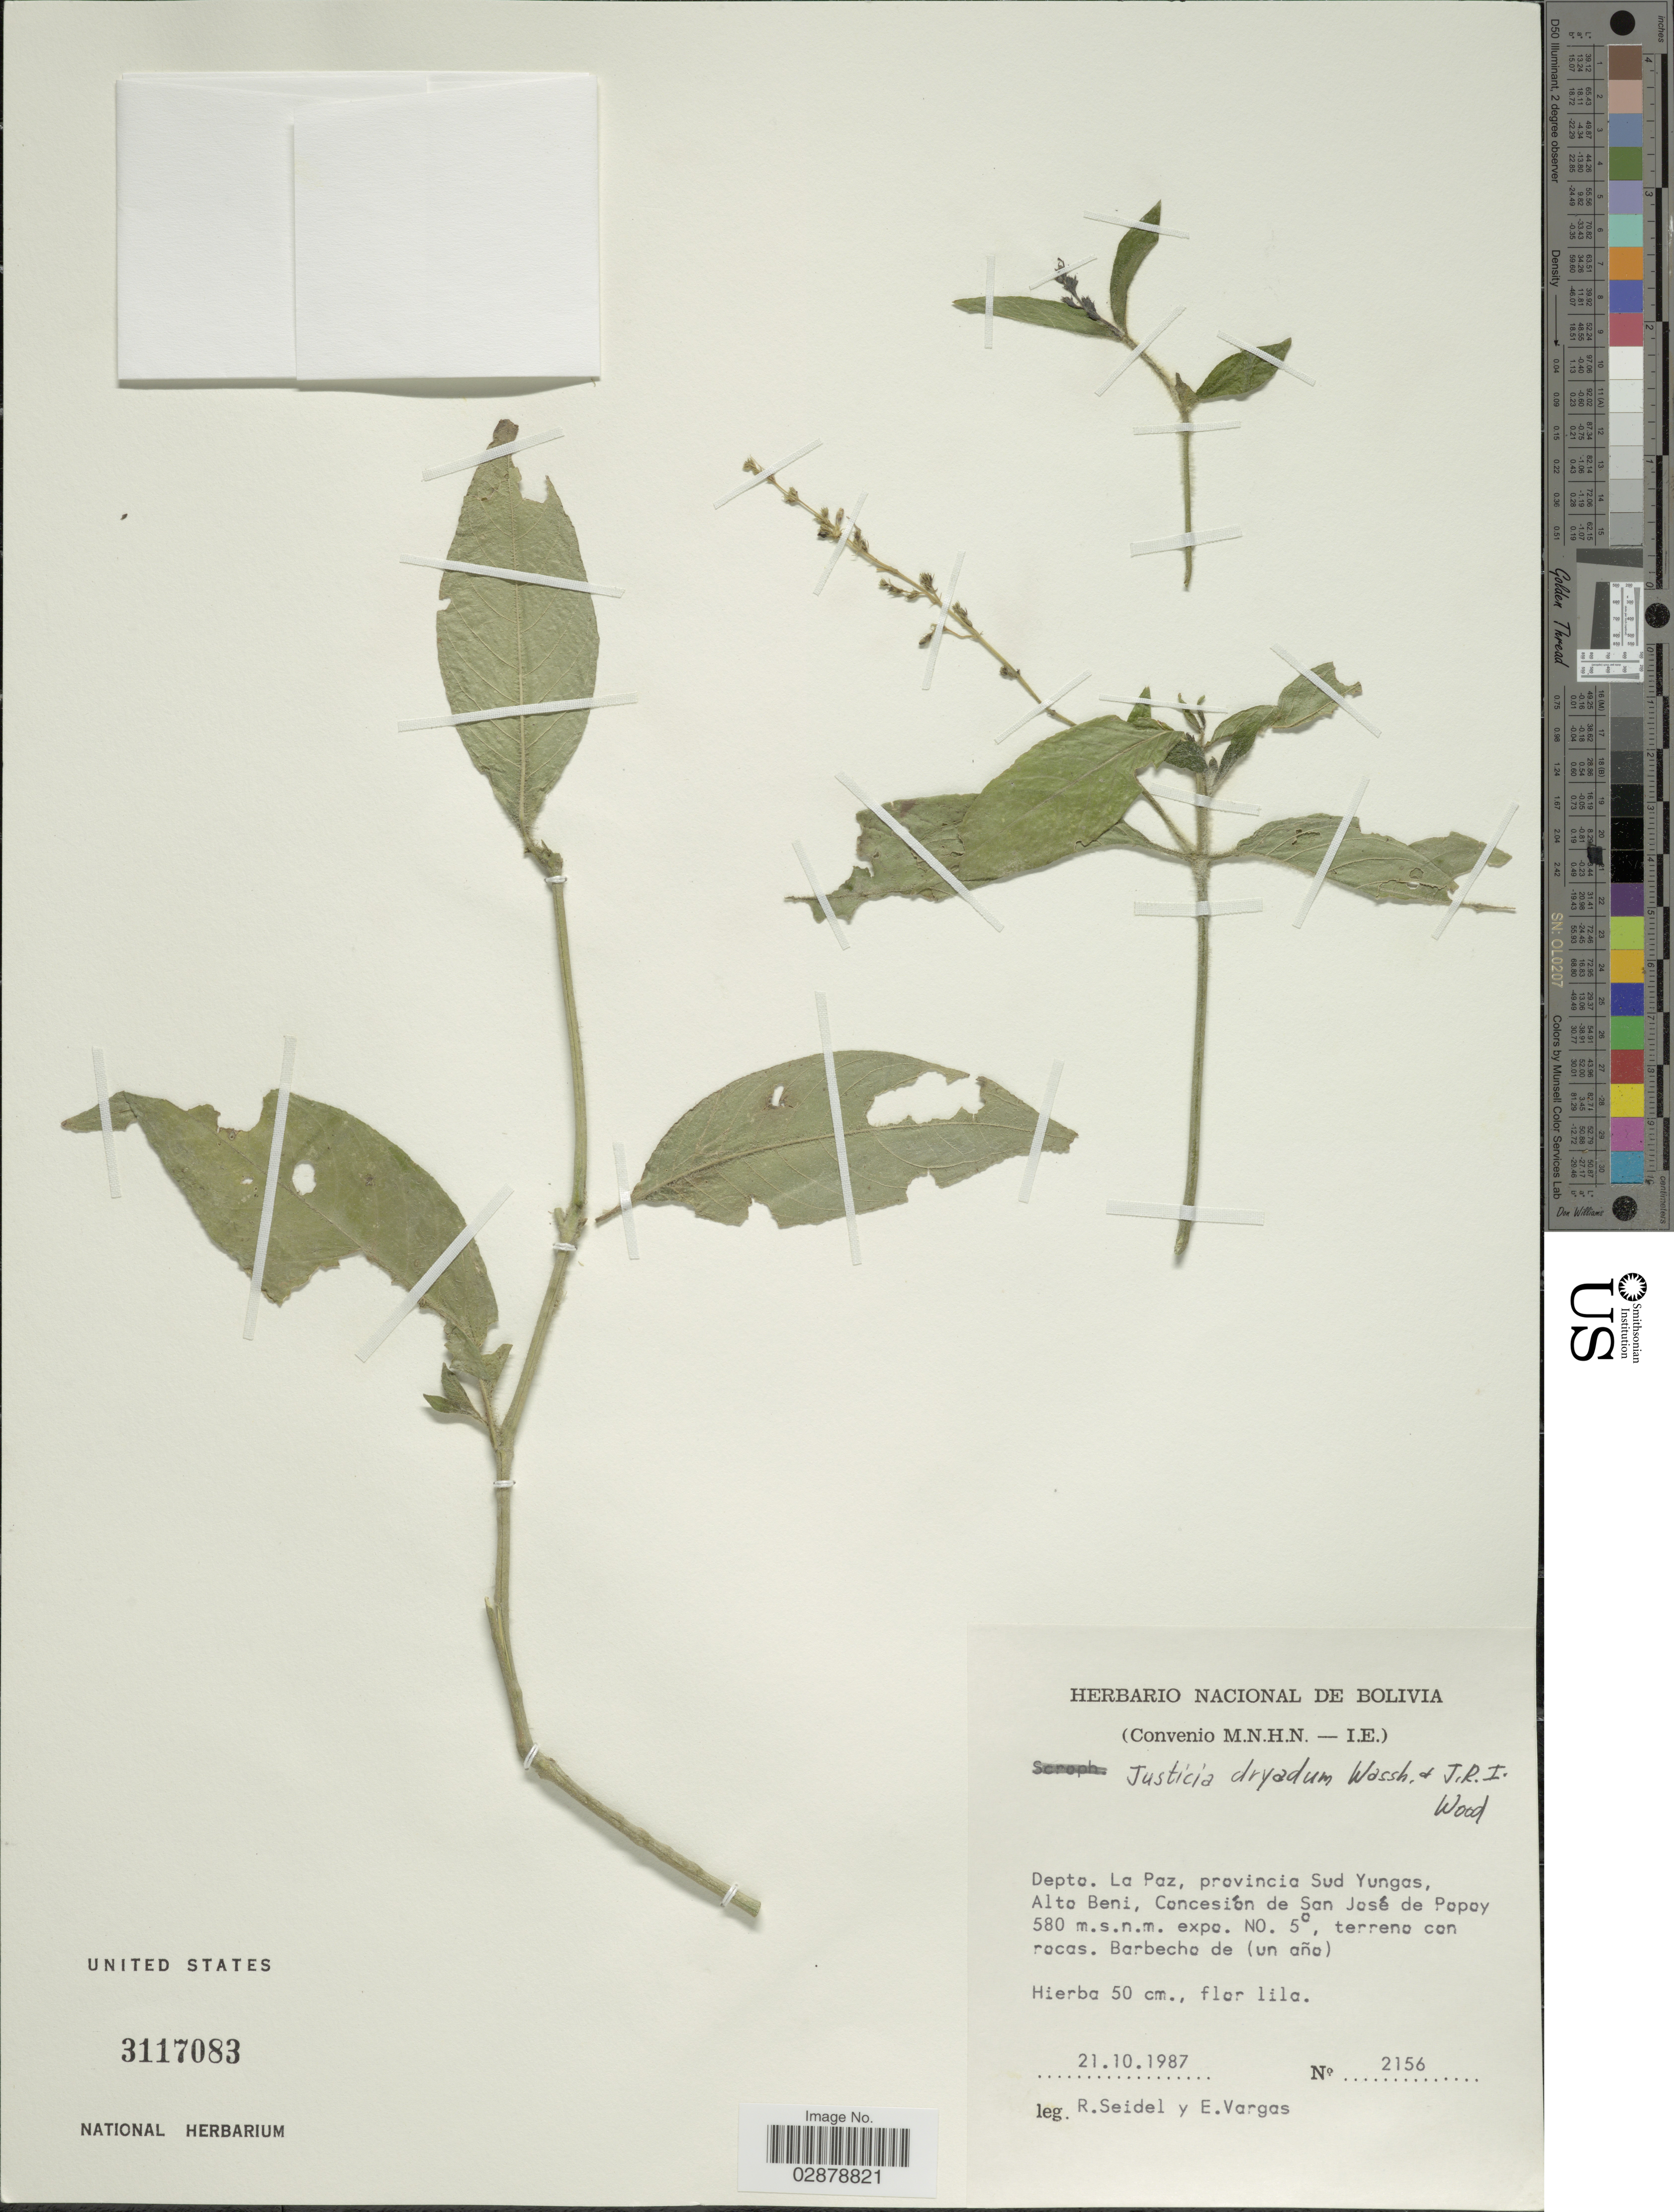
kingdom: Plantae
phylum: Tracheophyta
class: Magnoliopsida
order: Lamiales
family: Acanthaceae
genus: Justicia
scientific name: Justicia dryadum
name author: Wassh. & J.R.I. Wood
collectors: R. Seidel & E. Vargas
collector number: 2156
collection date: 1987-10-21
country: Bolivia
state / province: La Paz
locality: Depto. La Paz, provincia Sud Yungas, Alto Beni, Concesión de San José de Popoy.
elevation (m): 580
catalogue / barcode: US 3117083